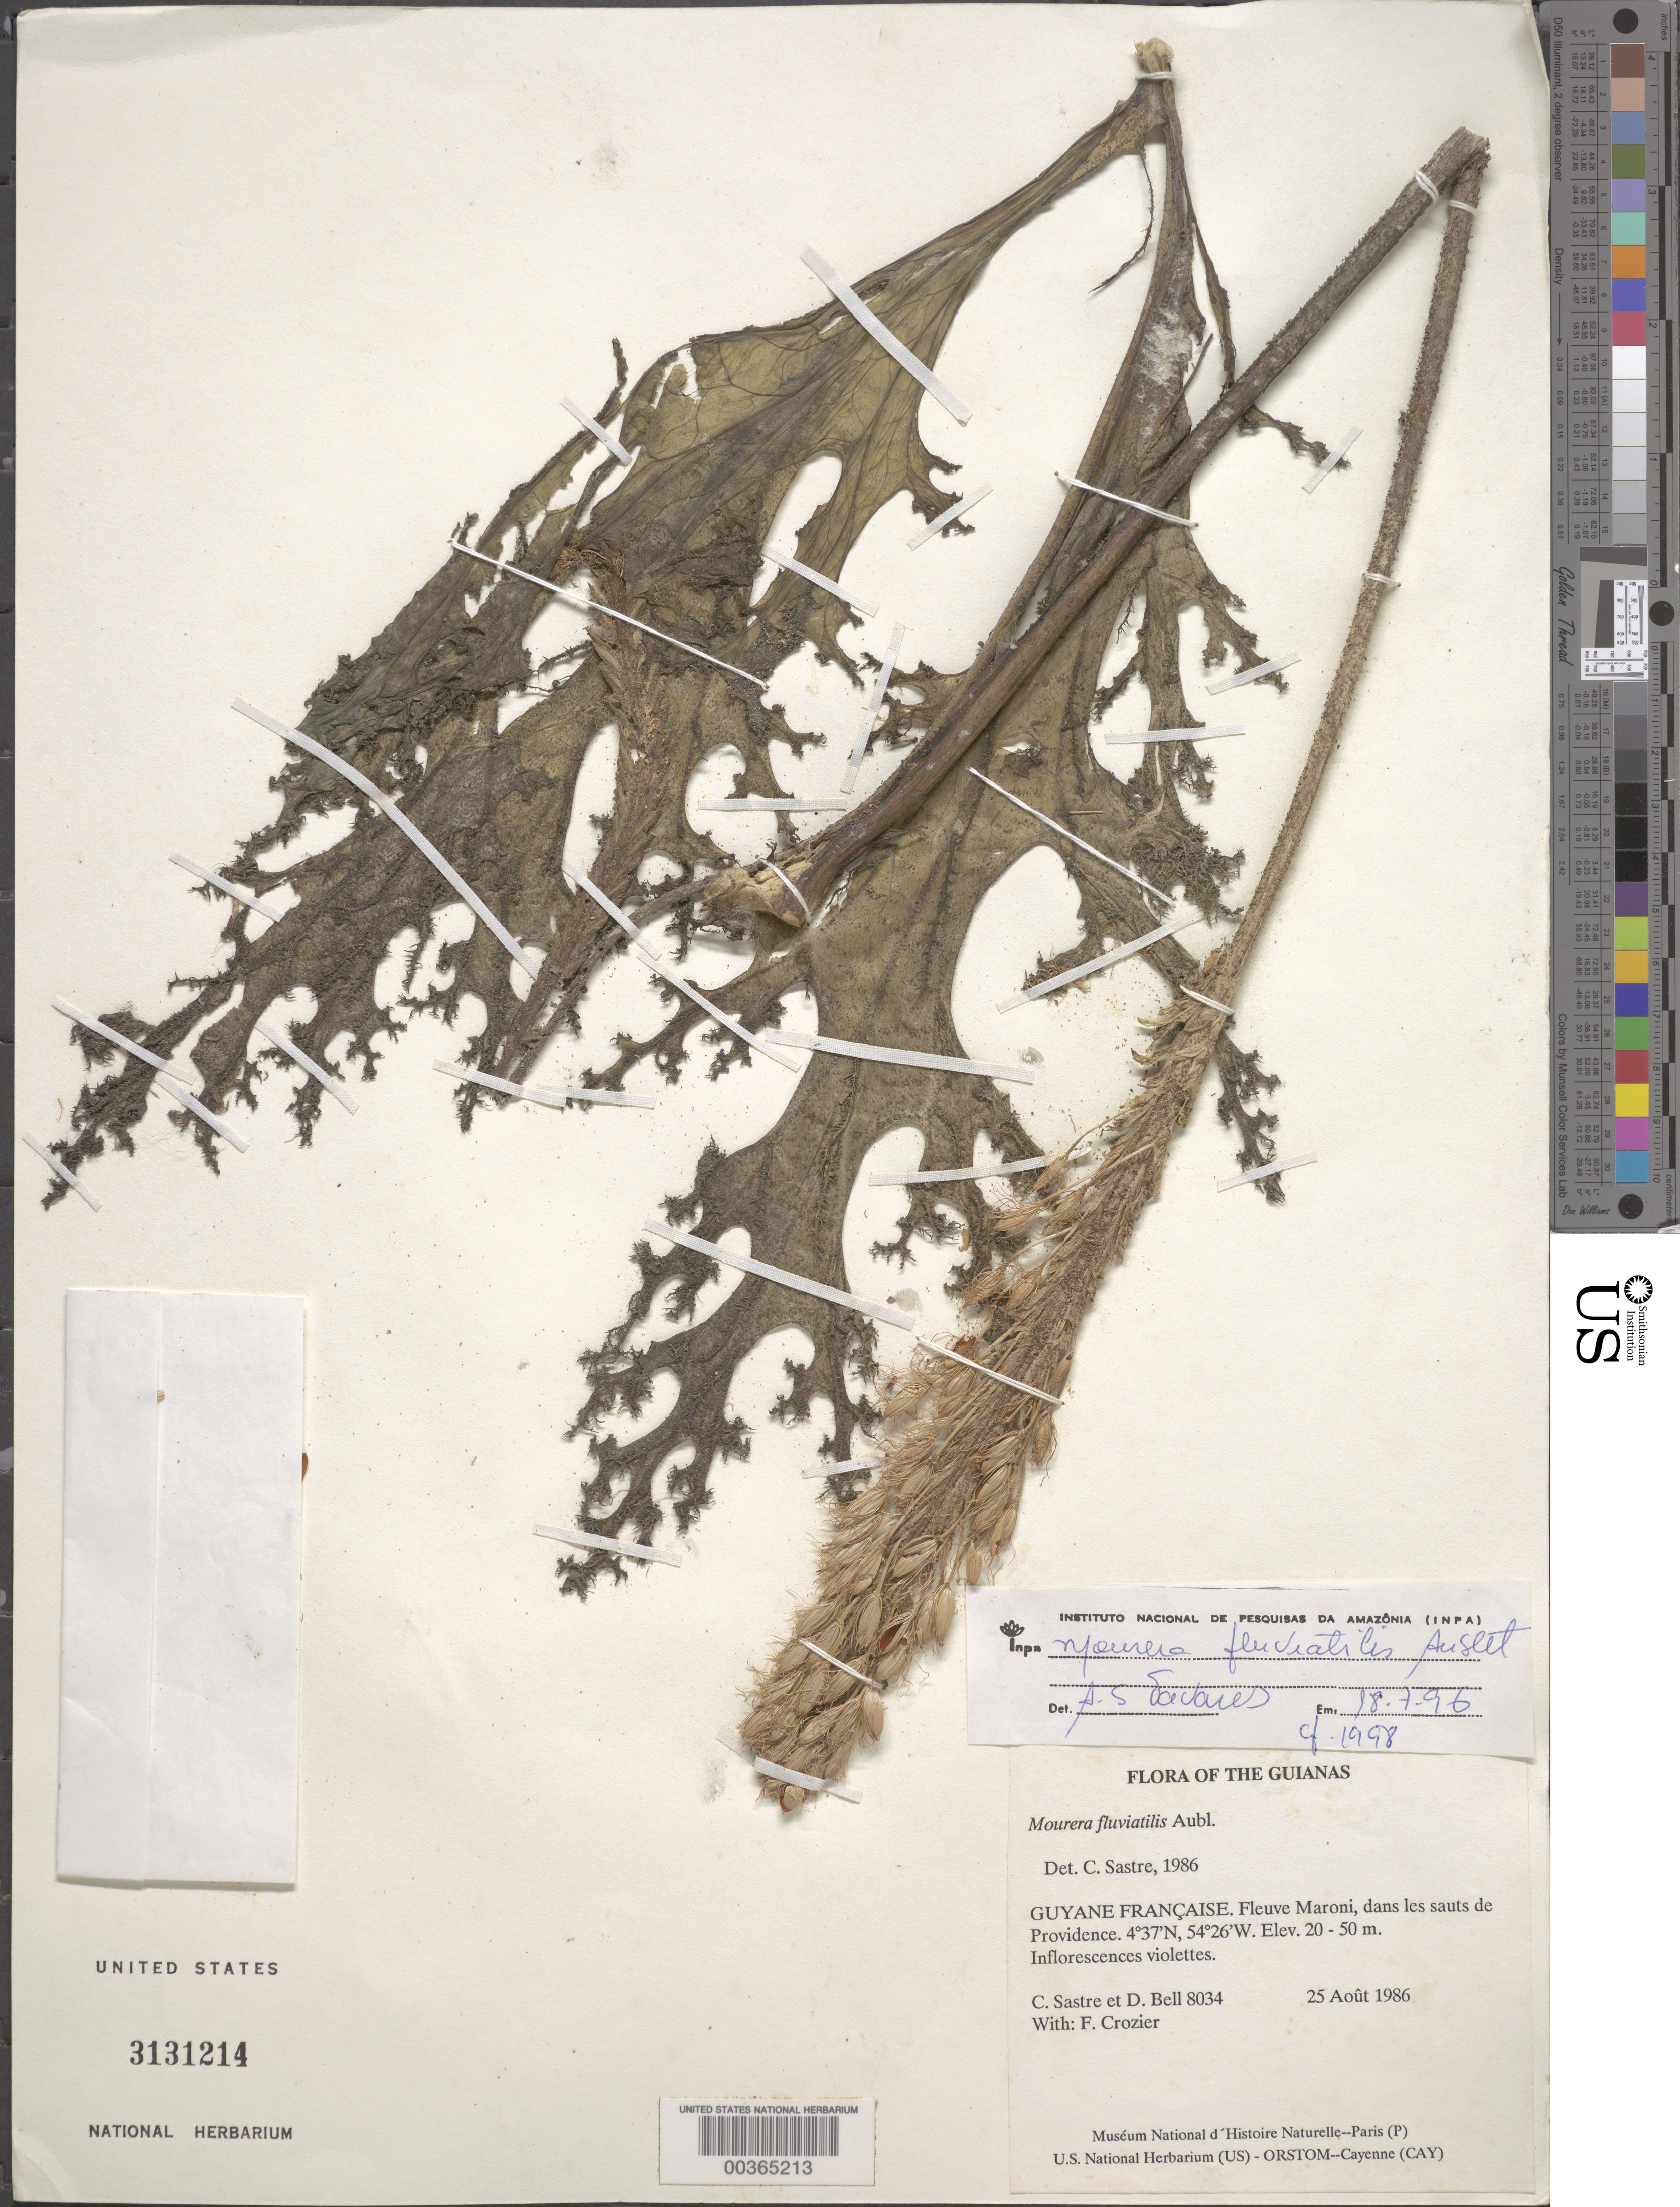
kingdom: Plantae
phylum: Tracheophyta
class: Magnoliopsida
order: Malpighiales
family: Podostemaceae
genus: Mourera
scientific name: Mourera fluviatilis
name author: Aubl.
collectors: C. H. L. Sastre, D. A. Bell & F. Crozier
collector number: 8034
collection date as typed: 25 Aug 1986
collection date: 1986-08-25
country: French Guiana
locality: Fleuve maroni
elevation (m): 20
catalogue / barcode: US 3131214